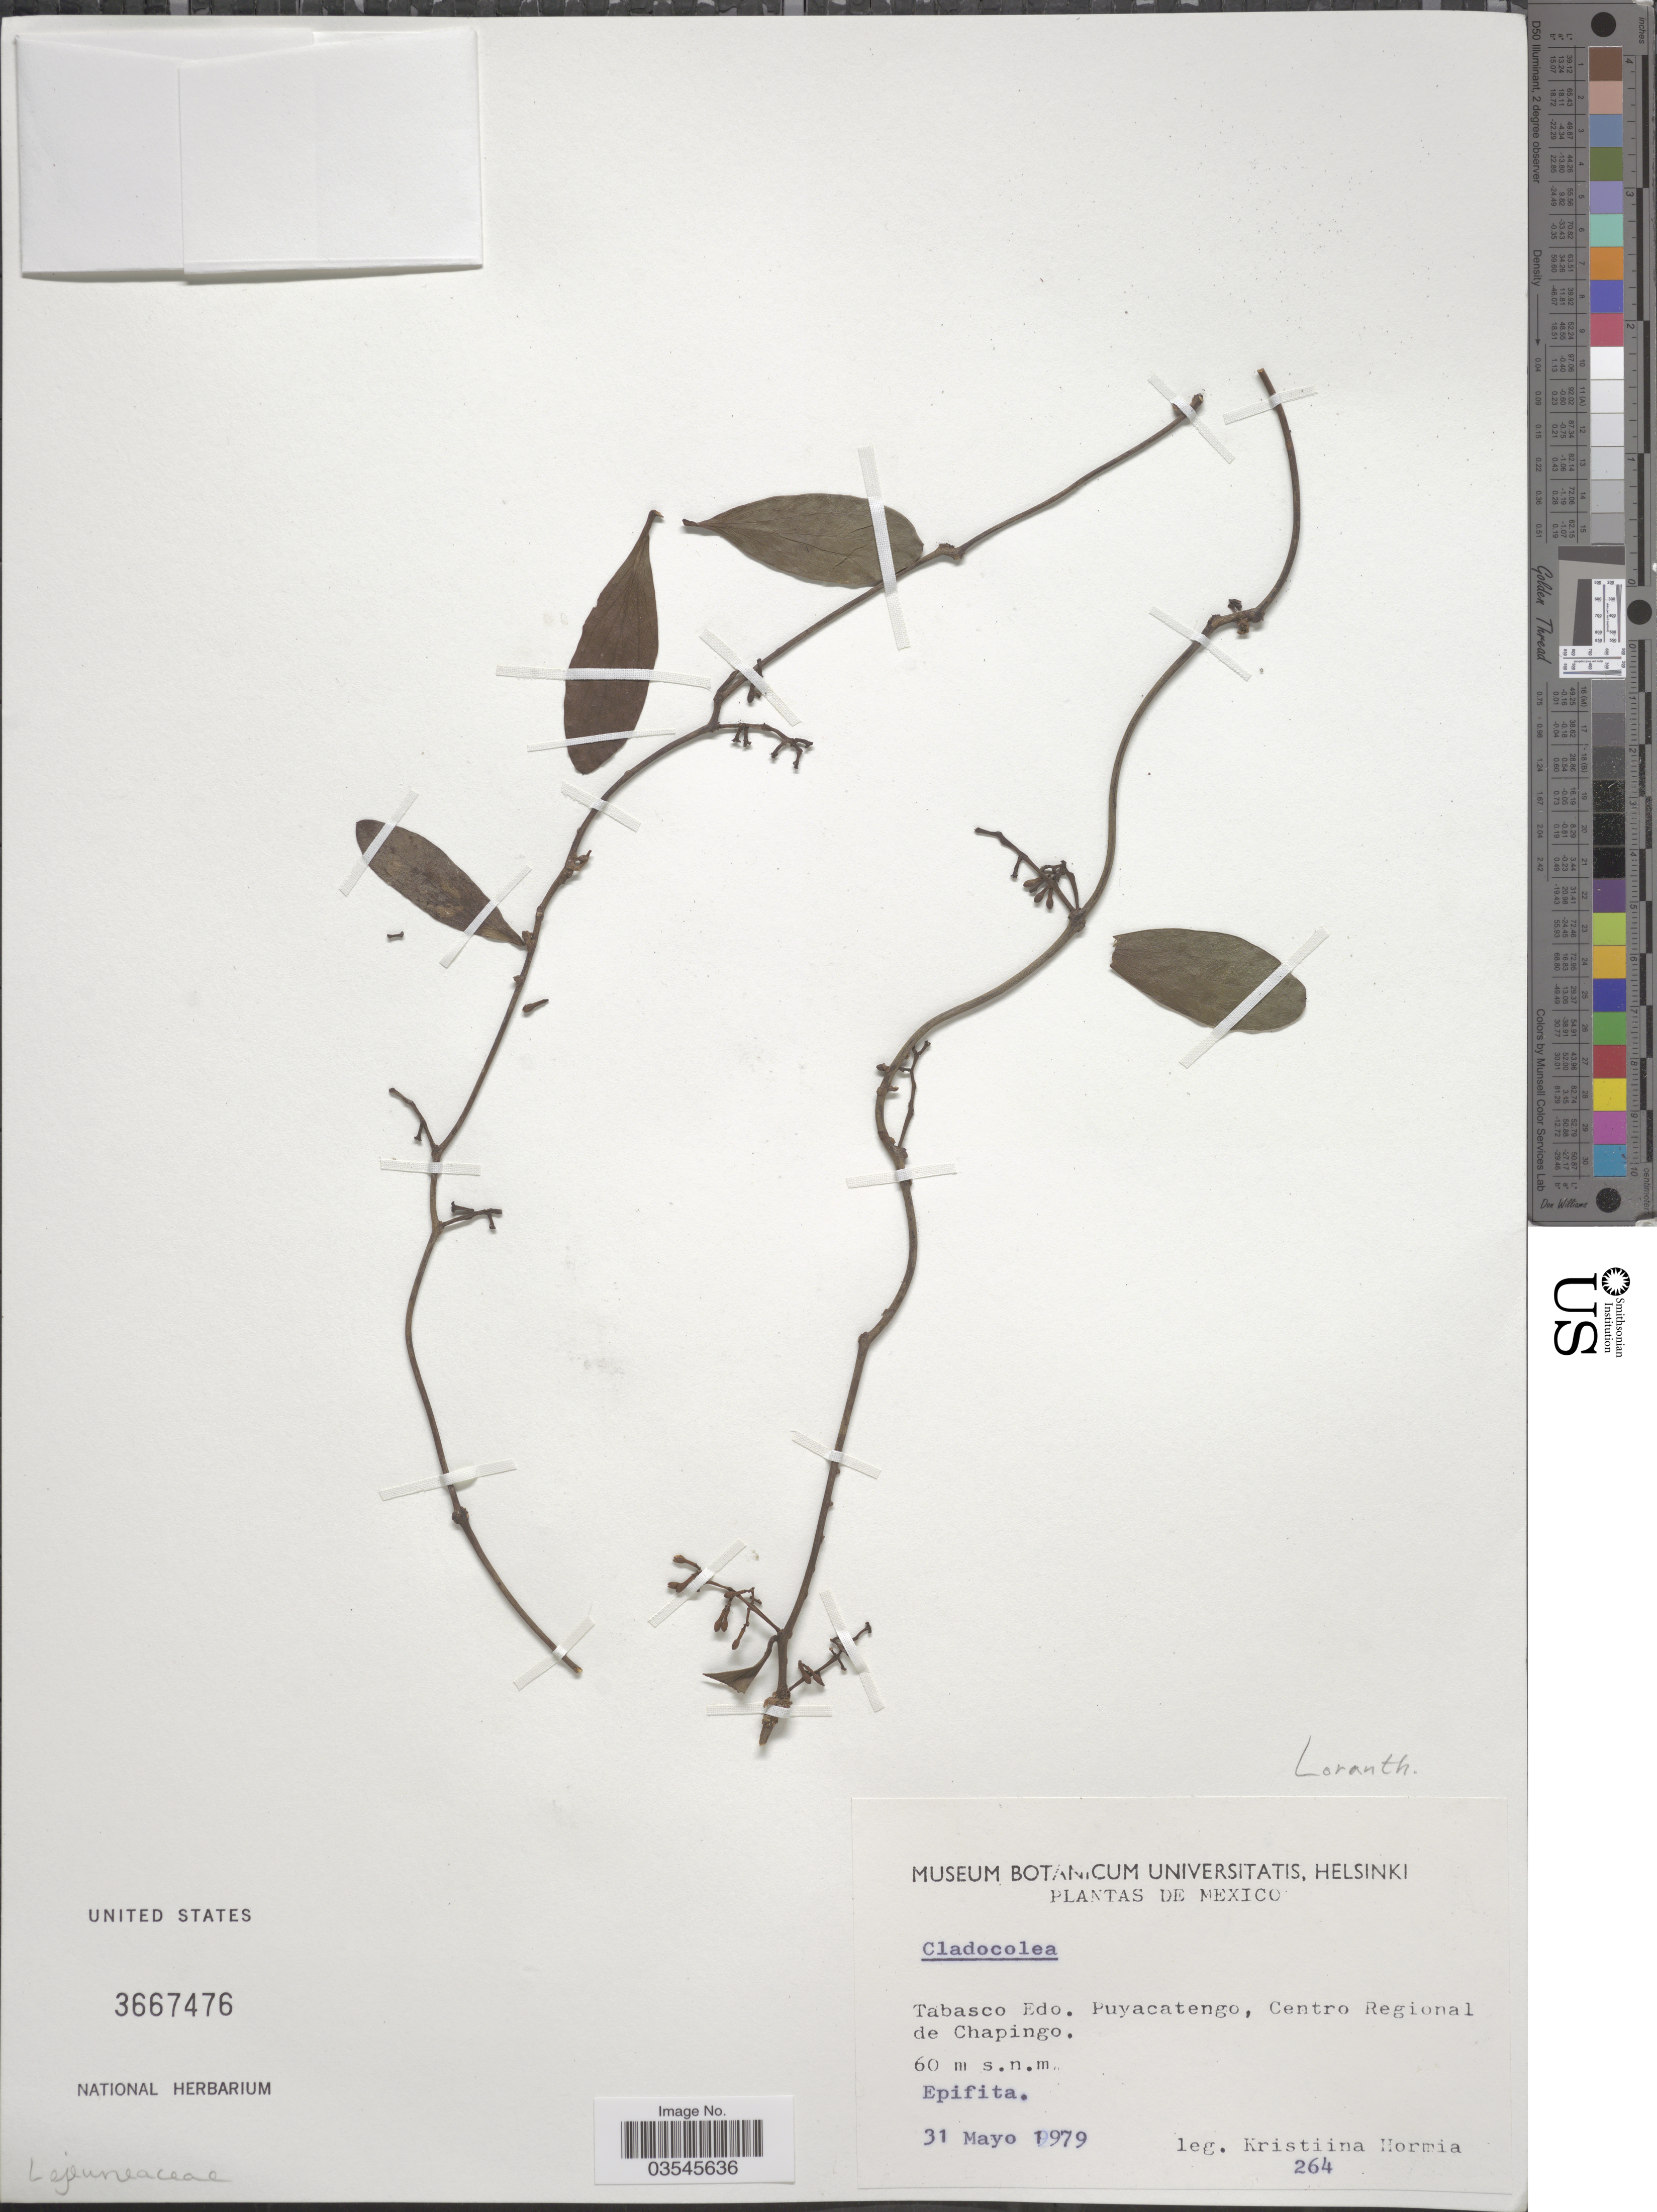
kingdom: Plantae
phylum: Tracheophyta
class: Magnoliopsida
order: Santalales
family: Loranthaceae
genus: Cladocolea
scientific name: Cladocolea sp.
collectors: K. Hormia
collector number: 264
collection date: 1979-05-31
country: Mexico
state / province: Tabasco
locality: Puyacatengo, Centro Regional de Chapingo.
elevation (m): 60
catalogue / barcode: US 3667476